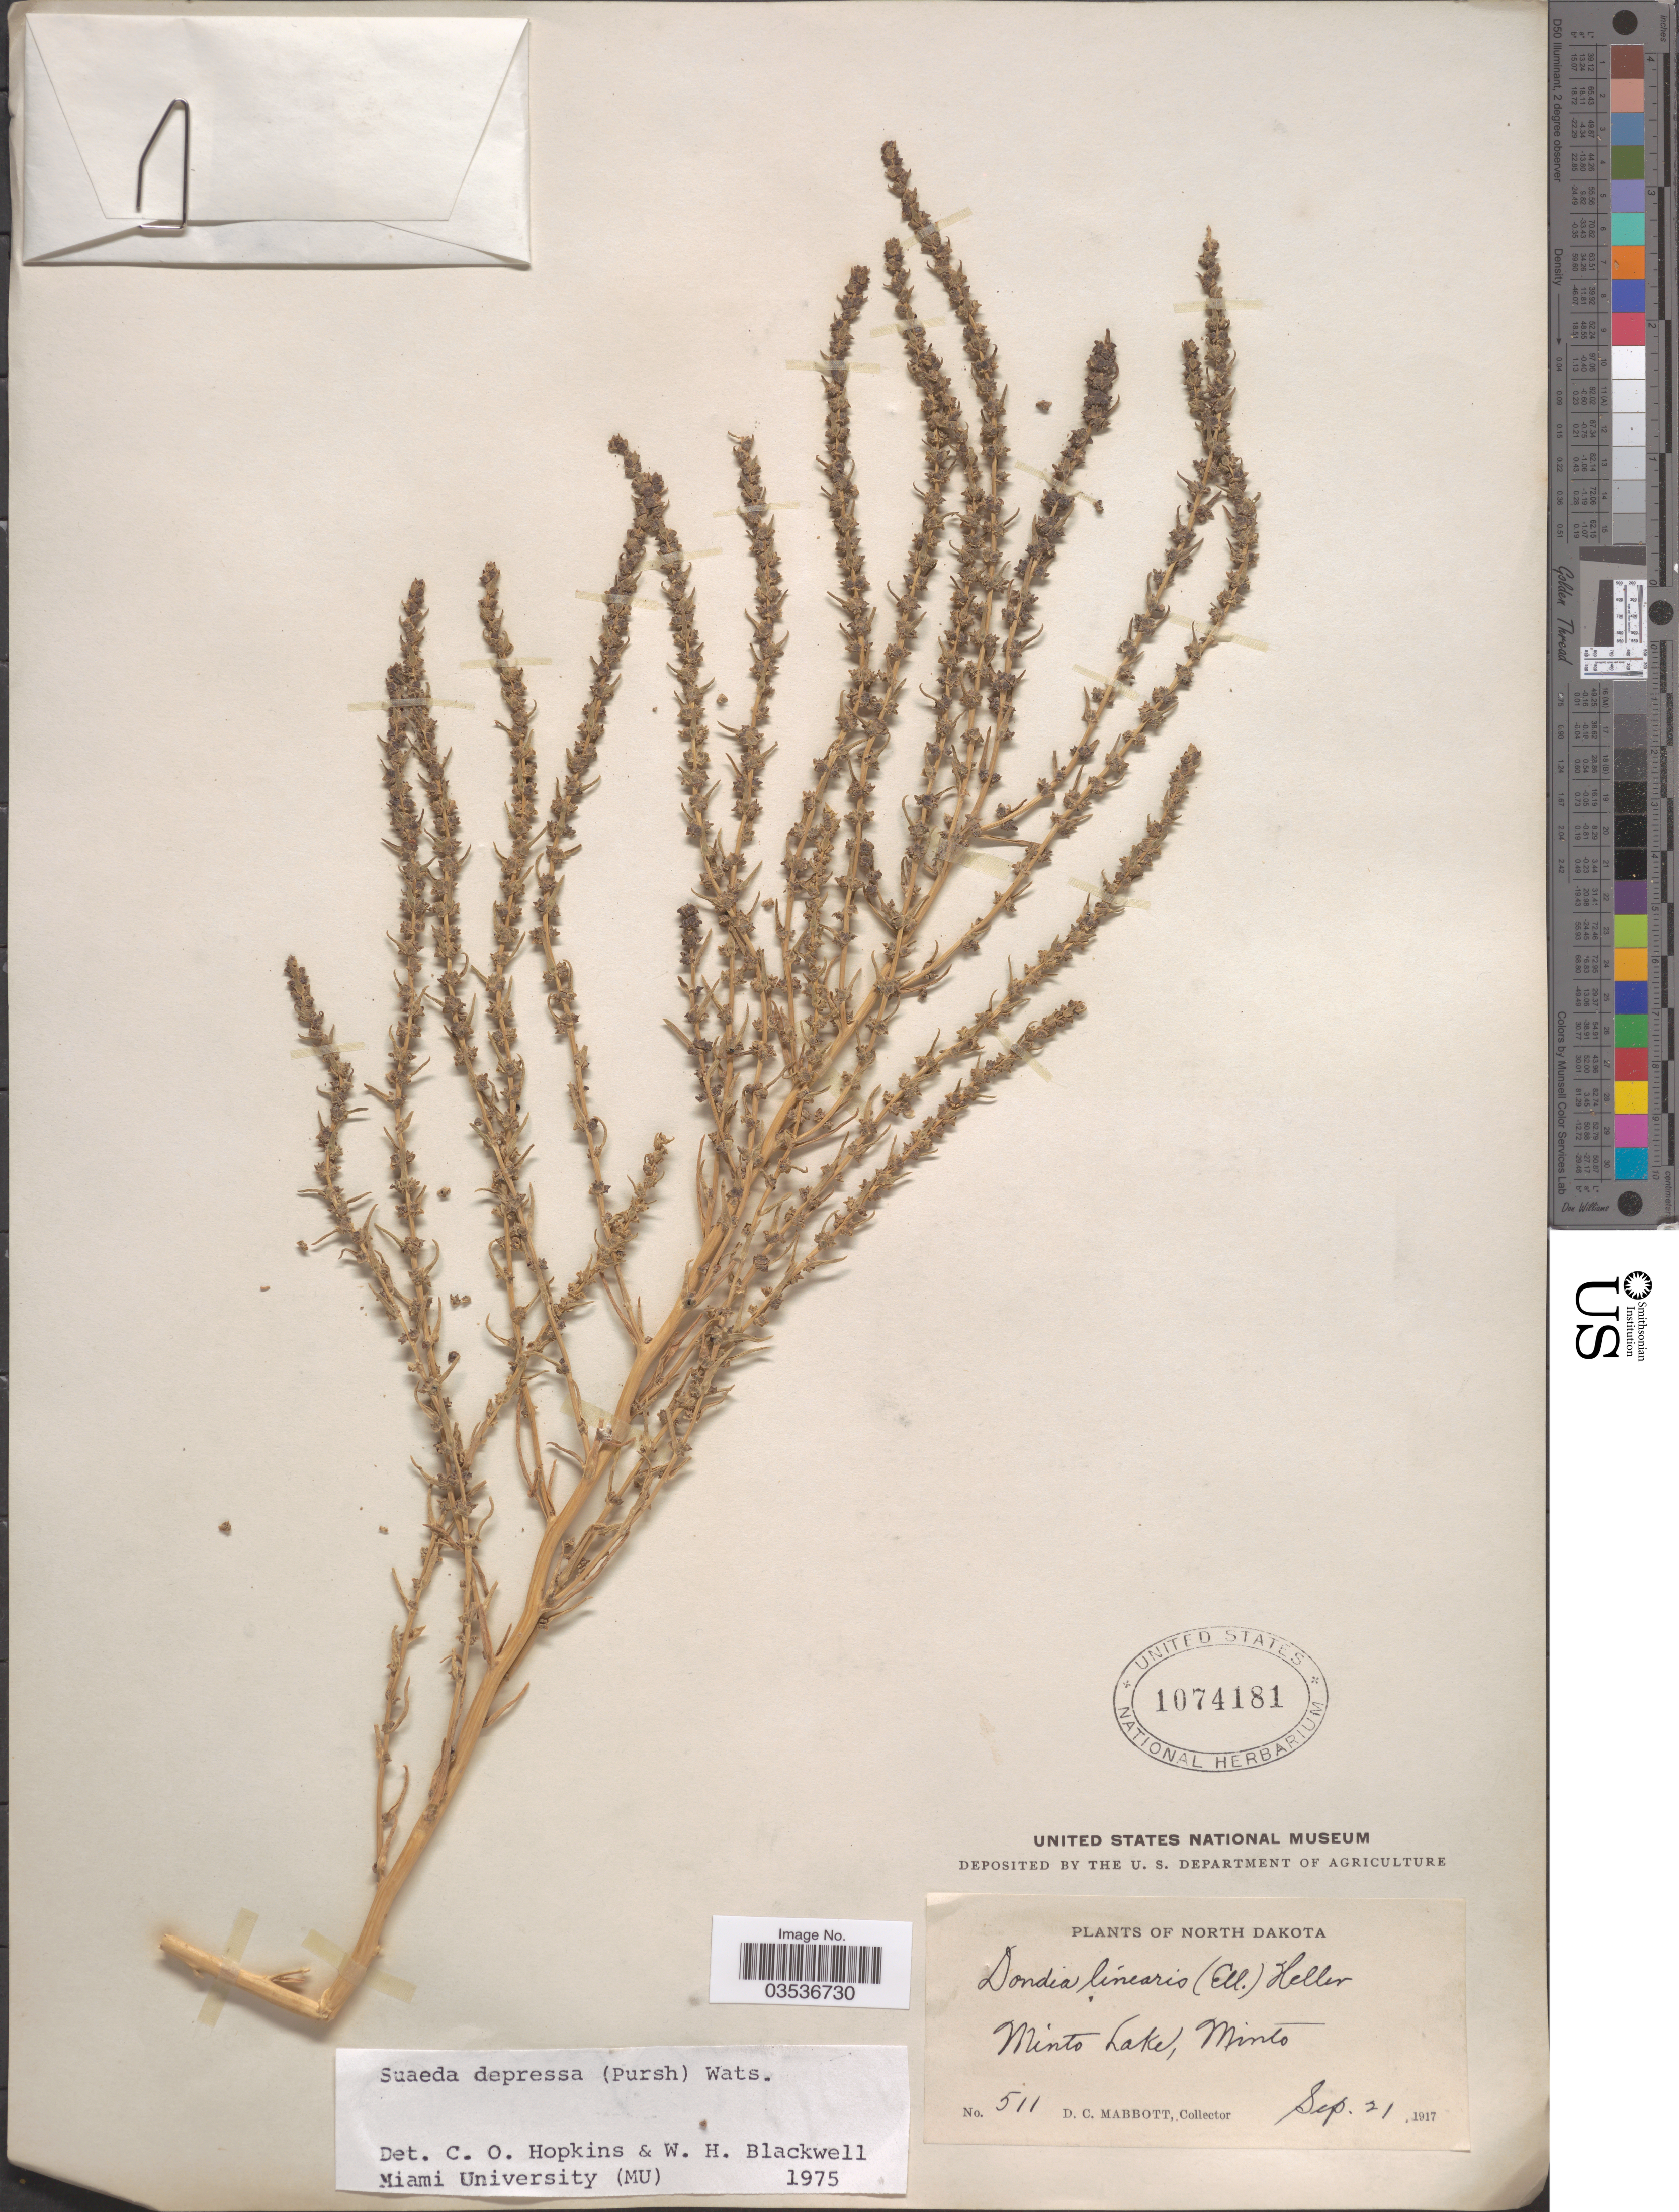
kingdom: Plantae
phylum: Tracheophyta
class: Magnoliopsida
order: Caryophyllales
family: Amaranthaceae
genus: Suaeda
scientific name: Suaeda depressa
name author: (Pursh) S. Watson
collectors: D. Mabbott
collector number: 511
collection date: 1917-09-21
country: United States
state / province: North Dakota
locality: Minto Lake, Minto.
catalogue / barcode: US 1074181